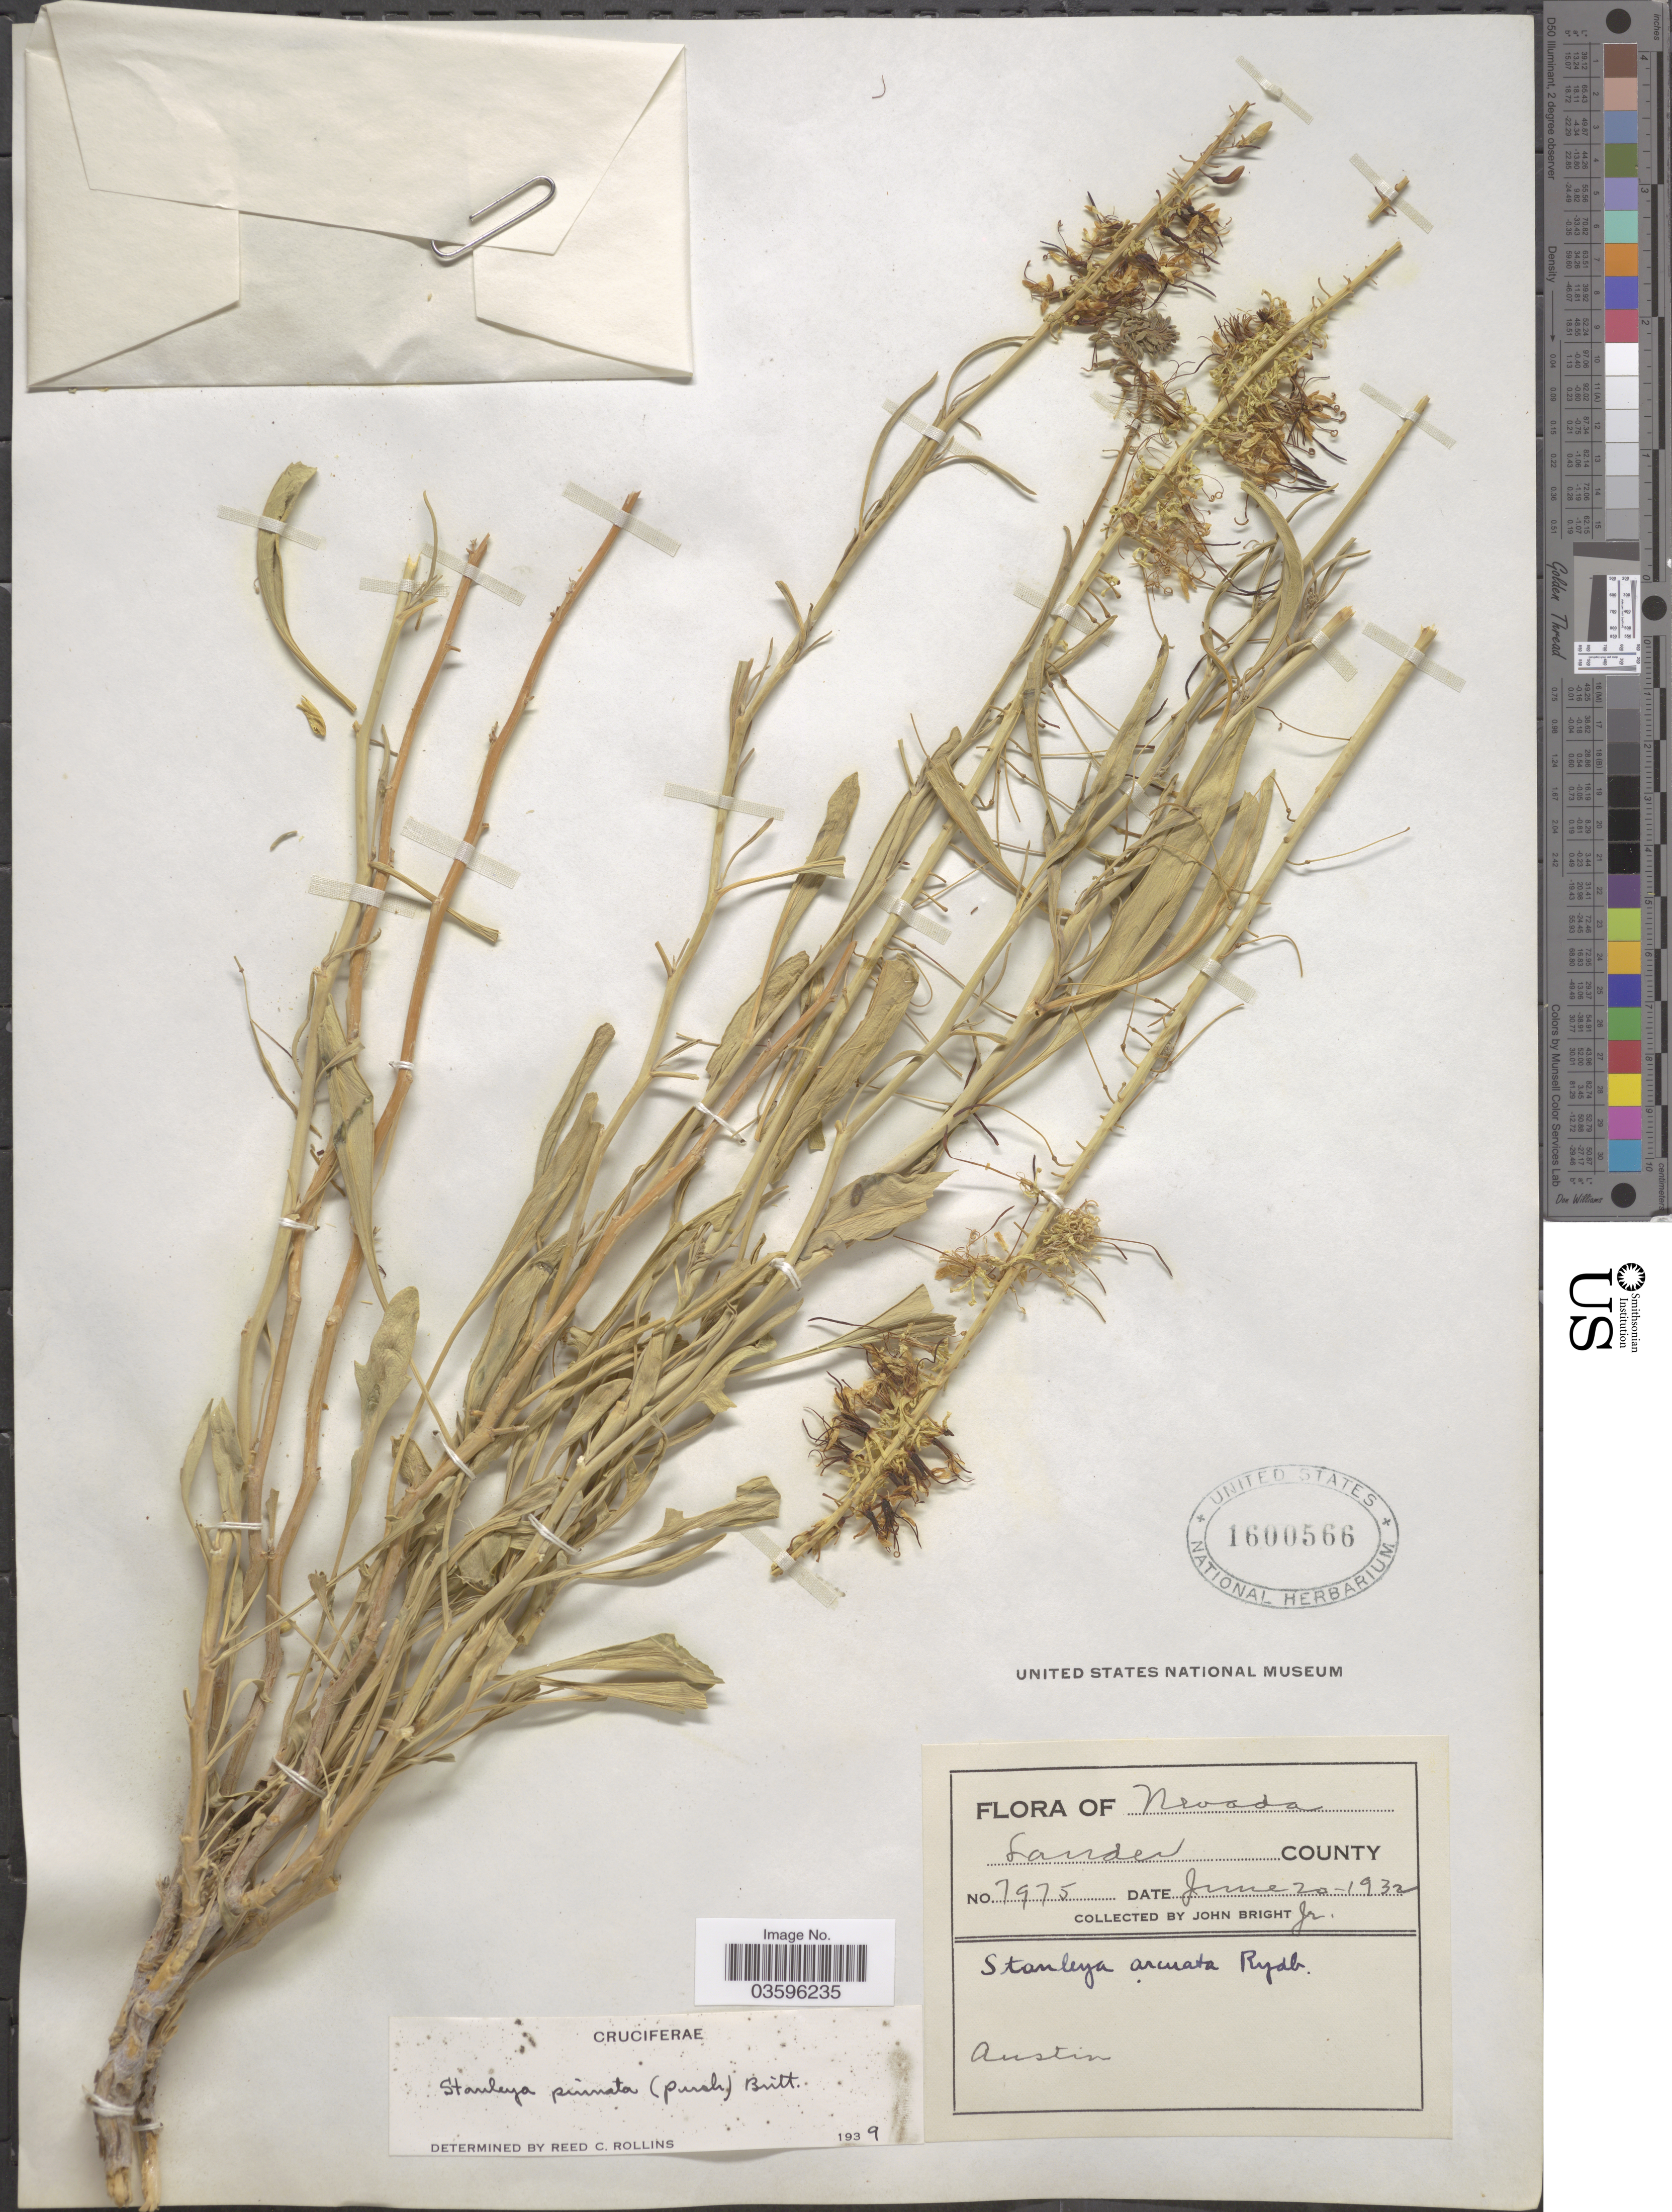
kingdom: Plantae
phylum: Tracheophyta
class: Magnoliopsida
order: Brassicales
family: Brassicaceae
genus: Stanleya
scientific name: Stanleya pinnata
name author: (Pursh) Britton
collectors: J. Bright Jr.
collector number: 7975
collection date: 1932-06-20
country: United States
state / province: Nevada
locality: Lander County. Austin.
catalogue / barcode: US 1600566